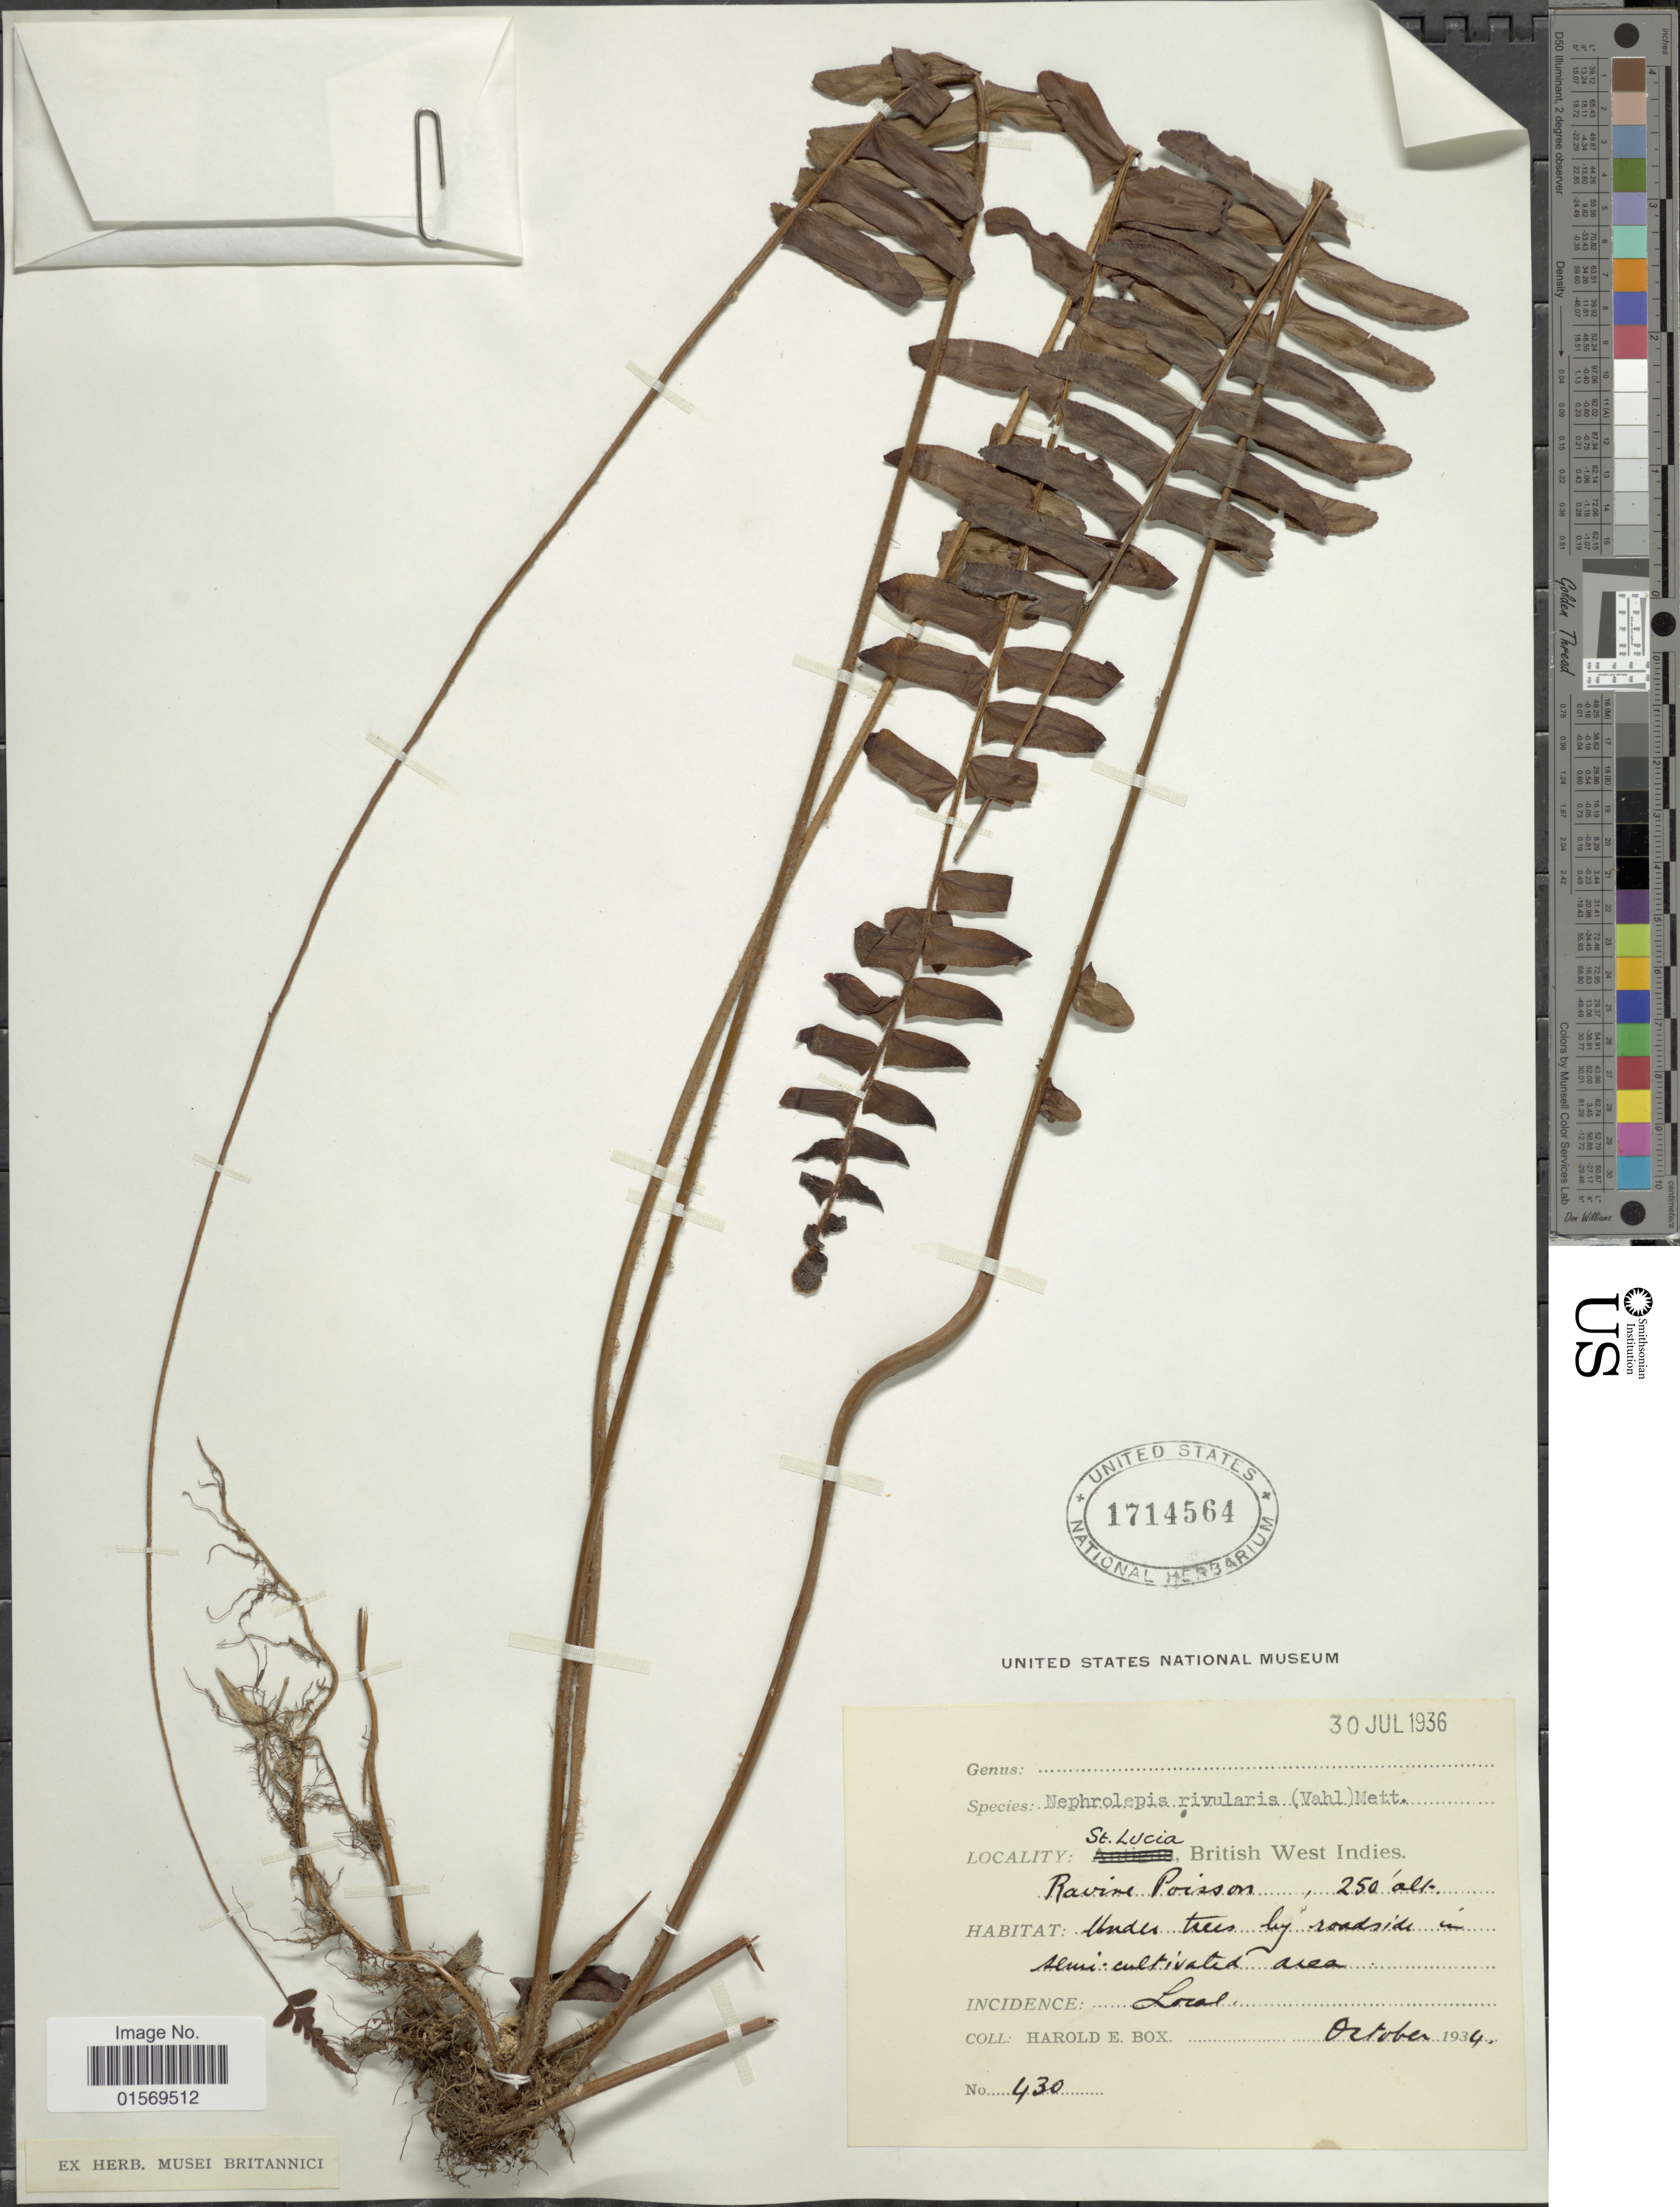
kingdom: Plantae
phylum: Tracheophyta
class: Polypodiopsida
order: Polypodiales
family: Nephrolepidaceae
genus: Nephrolepis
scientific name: Nephrolepis rivularis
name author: (Vahl) Mett. ex Krug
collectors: H. E. Box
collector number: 430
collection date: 1934-10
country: St. Lucia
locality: St. Lucia, British West Indies, Ravine Poisson.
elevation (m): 76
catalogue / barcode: US 1714564